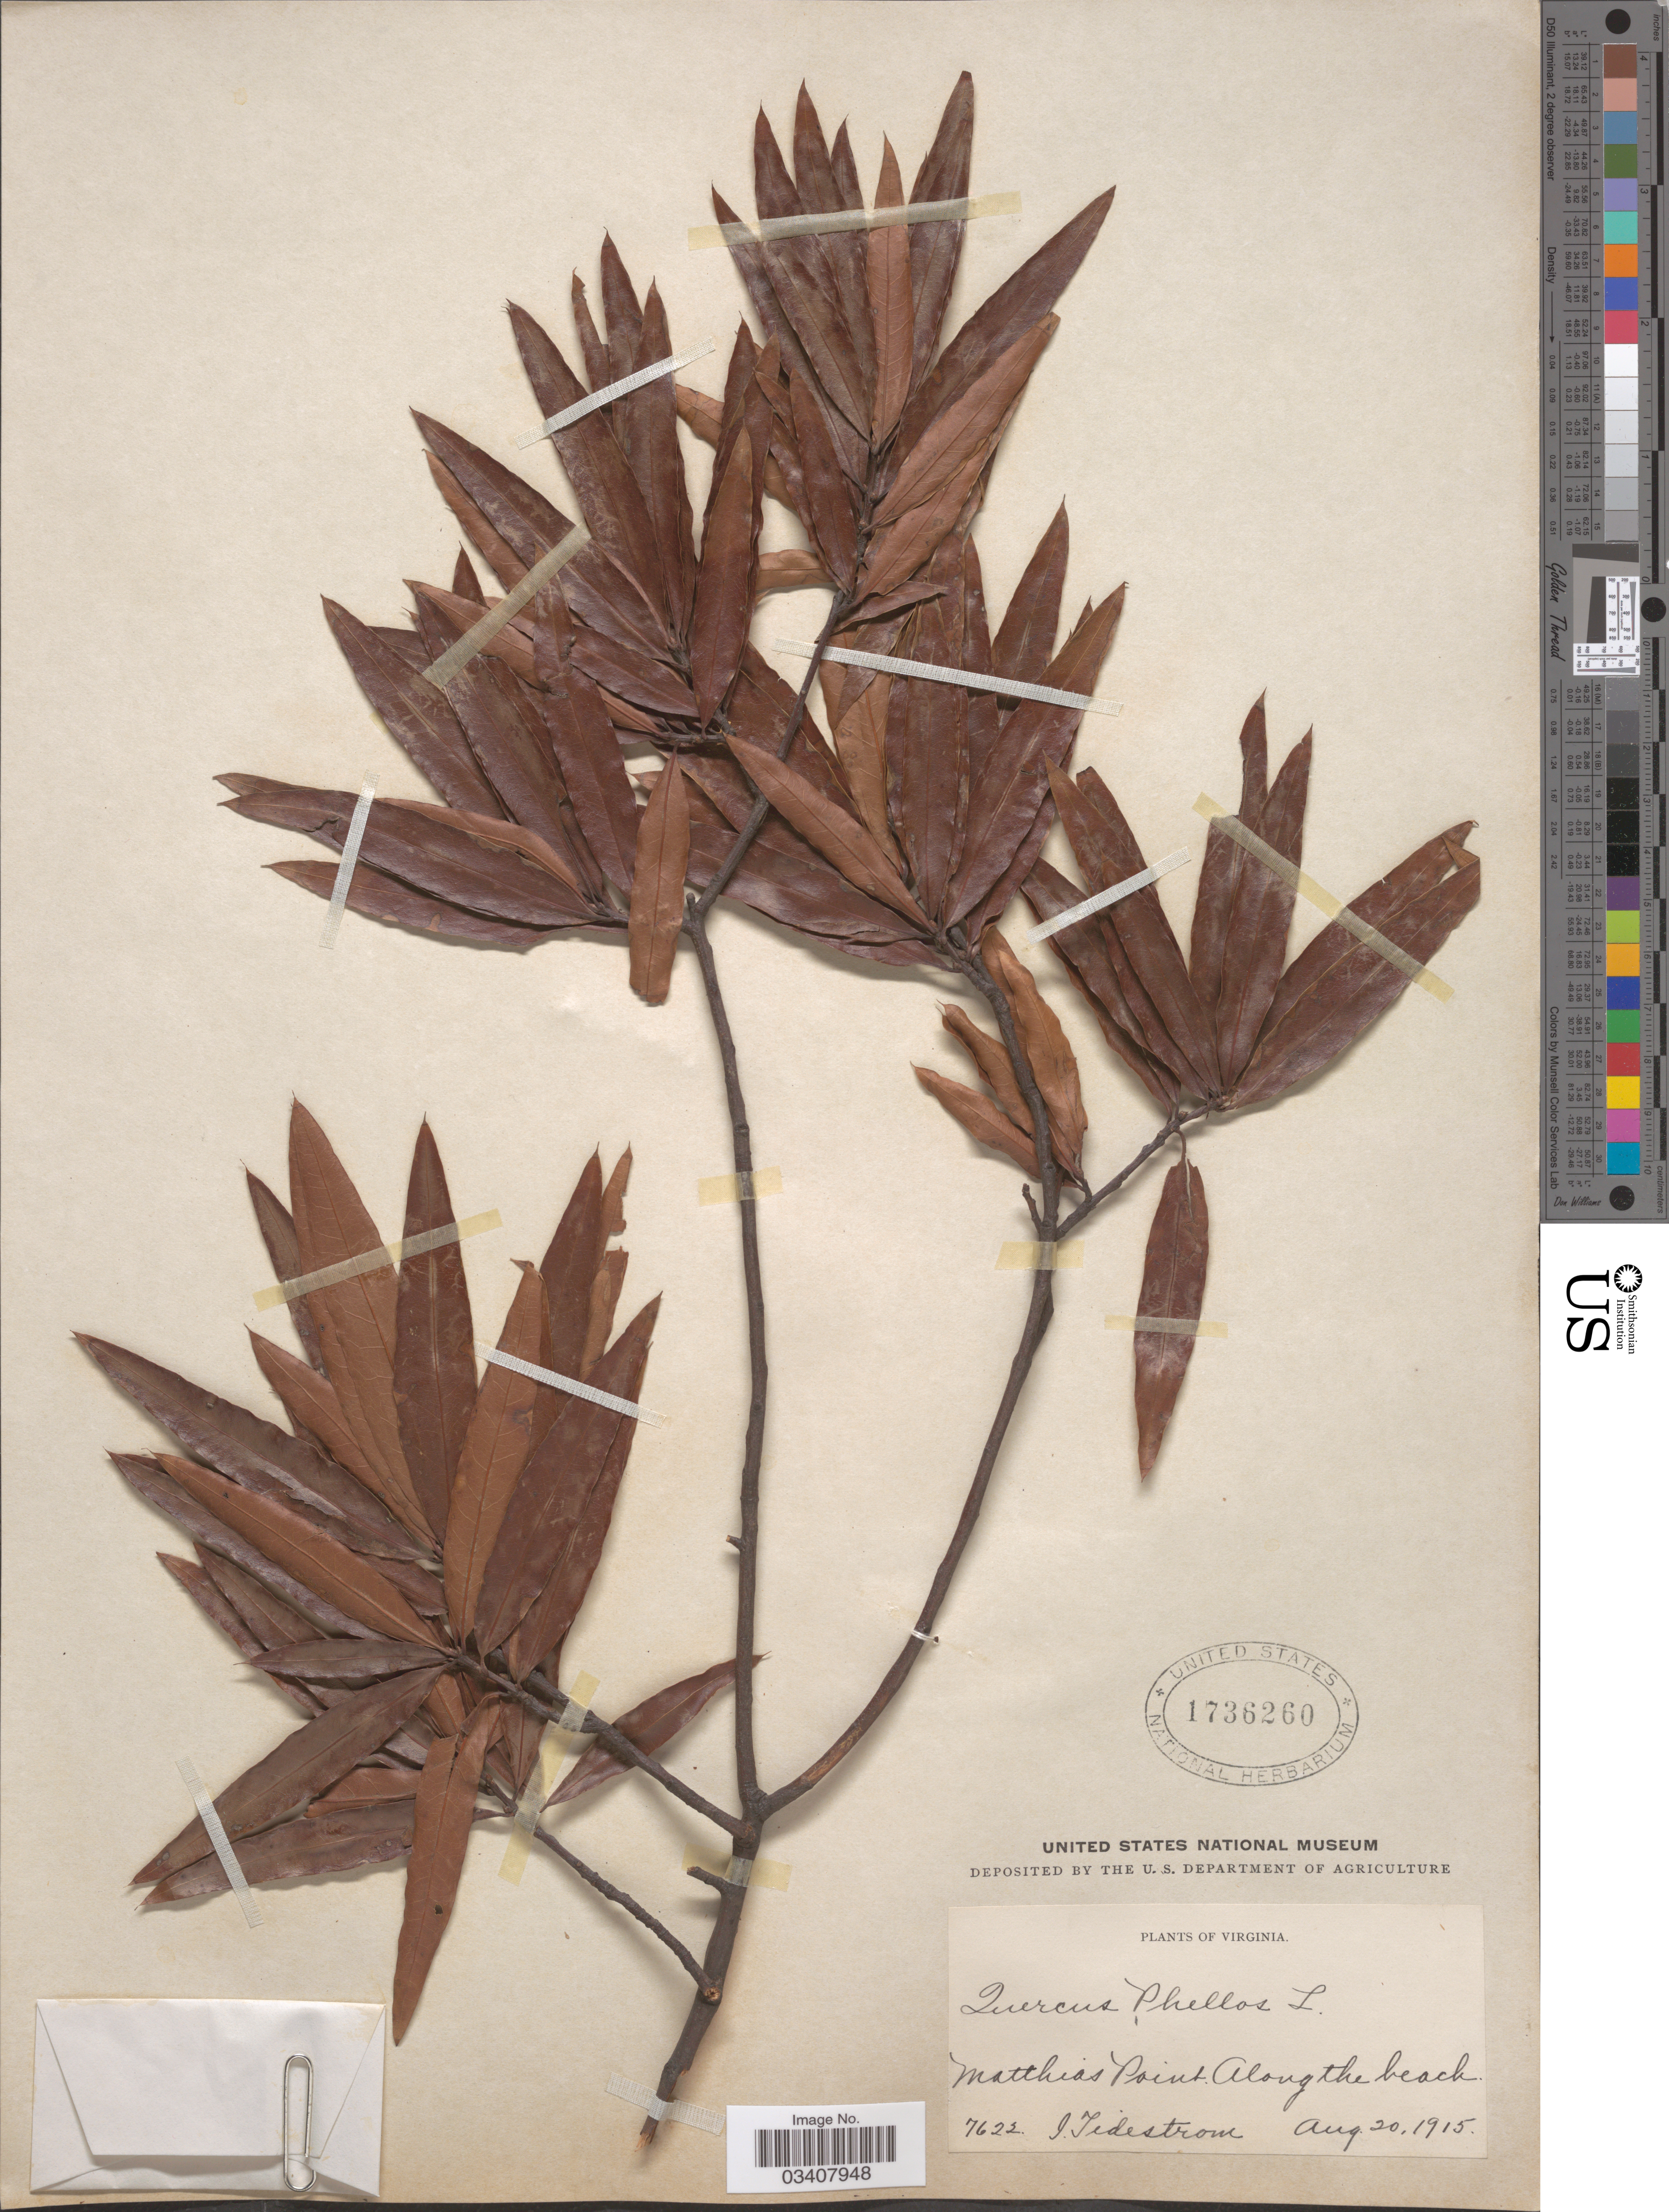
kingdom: Plantae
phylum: Tracheophyta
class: Magnoliopsida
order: Fagales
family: Fagaceae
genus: Quercus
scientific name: Quercus phellos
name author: L.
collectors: I. F. Tidestrom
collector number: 7622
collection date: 1915-08-20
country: United States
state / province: Virginia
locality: Matthias Point. Along the beach.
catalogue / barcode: US 1736260